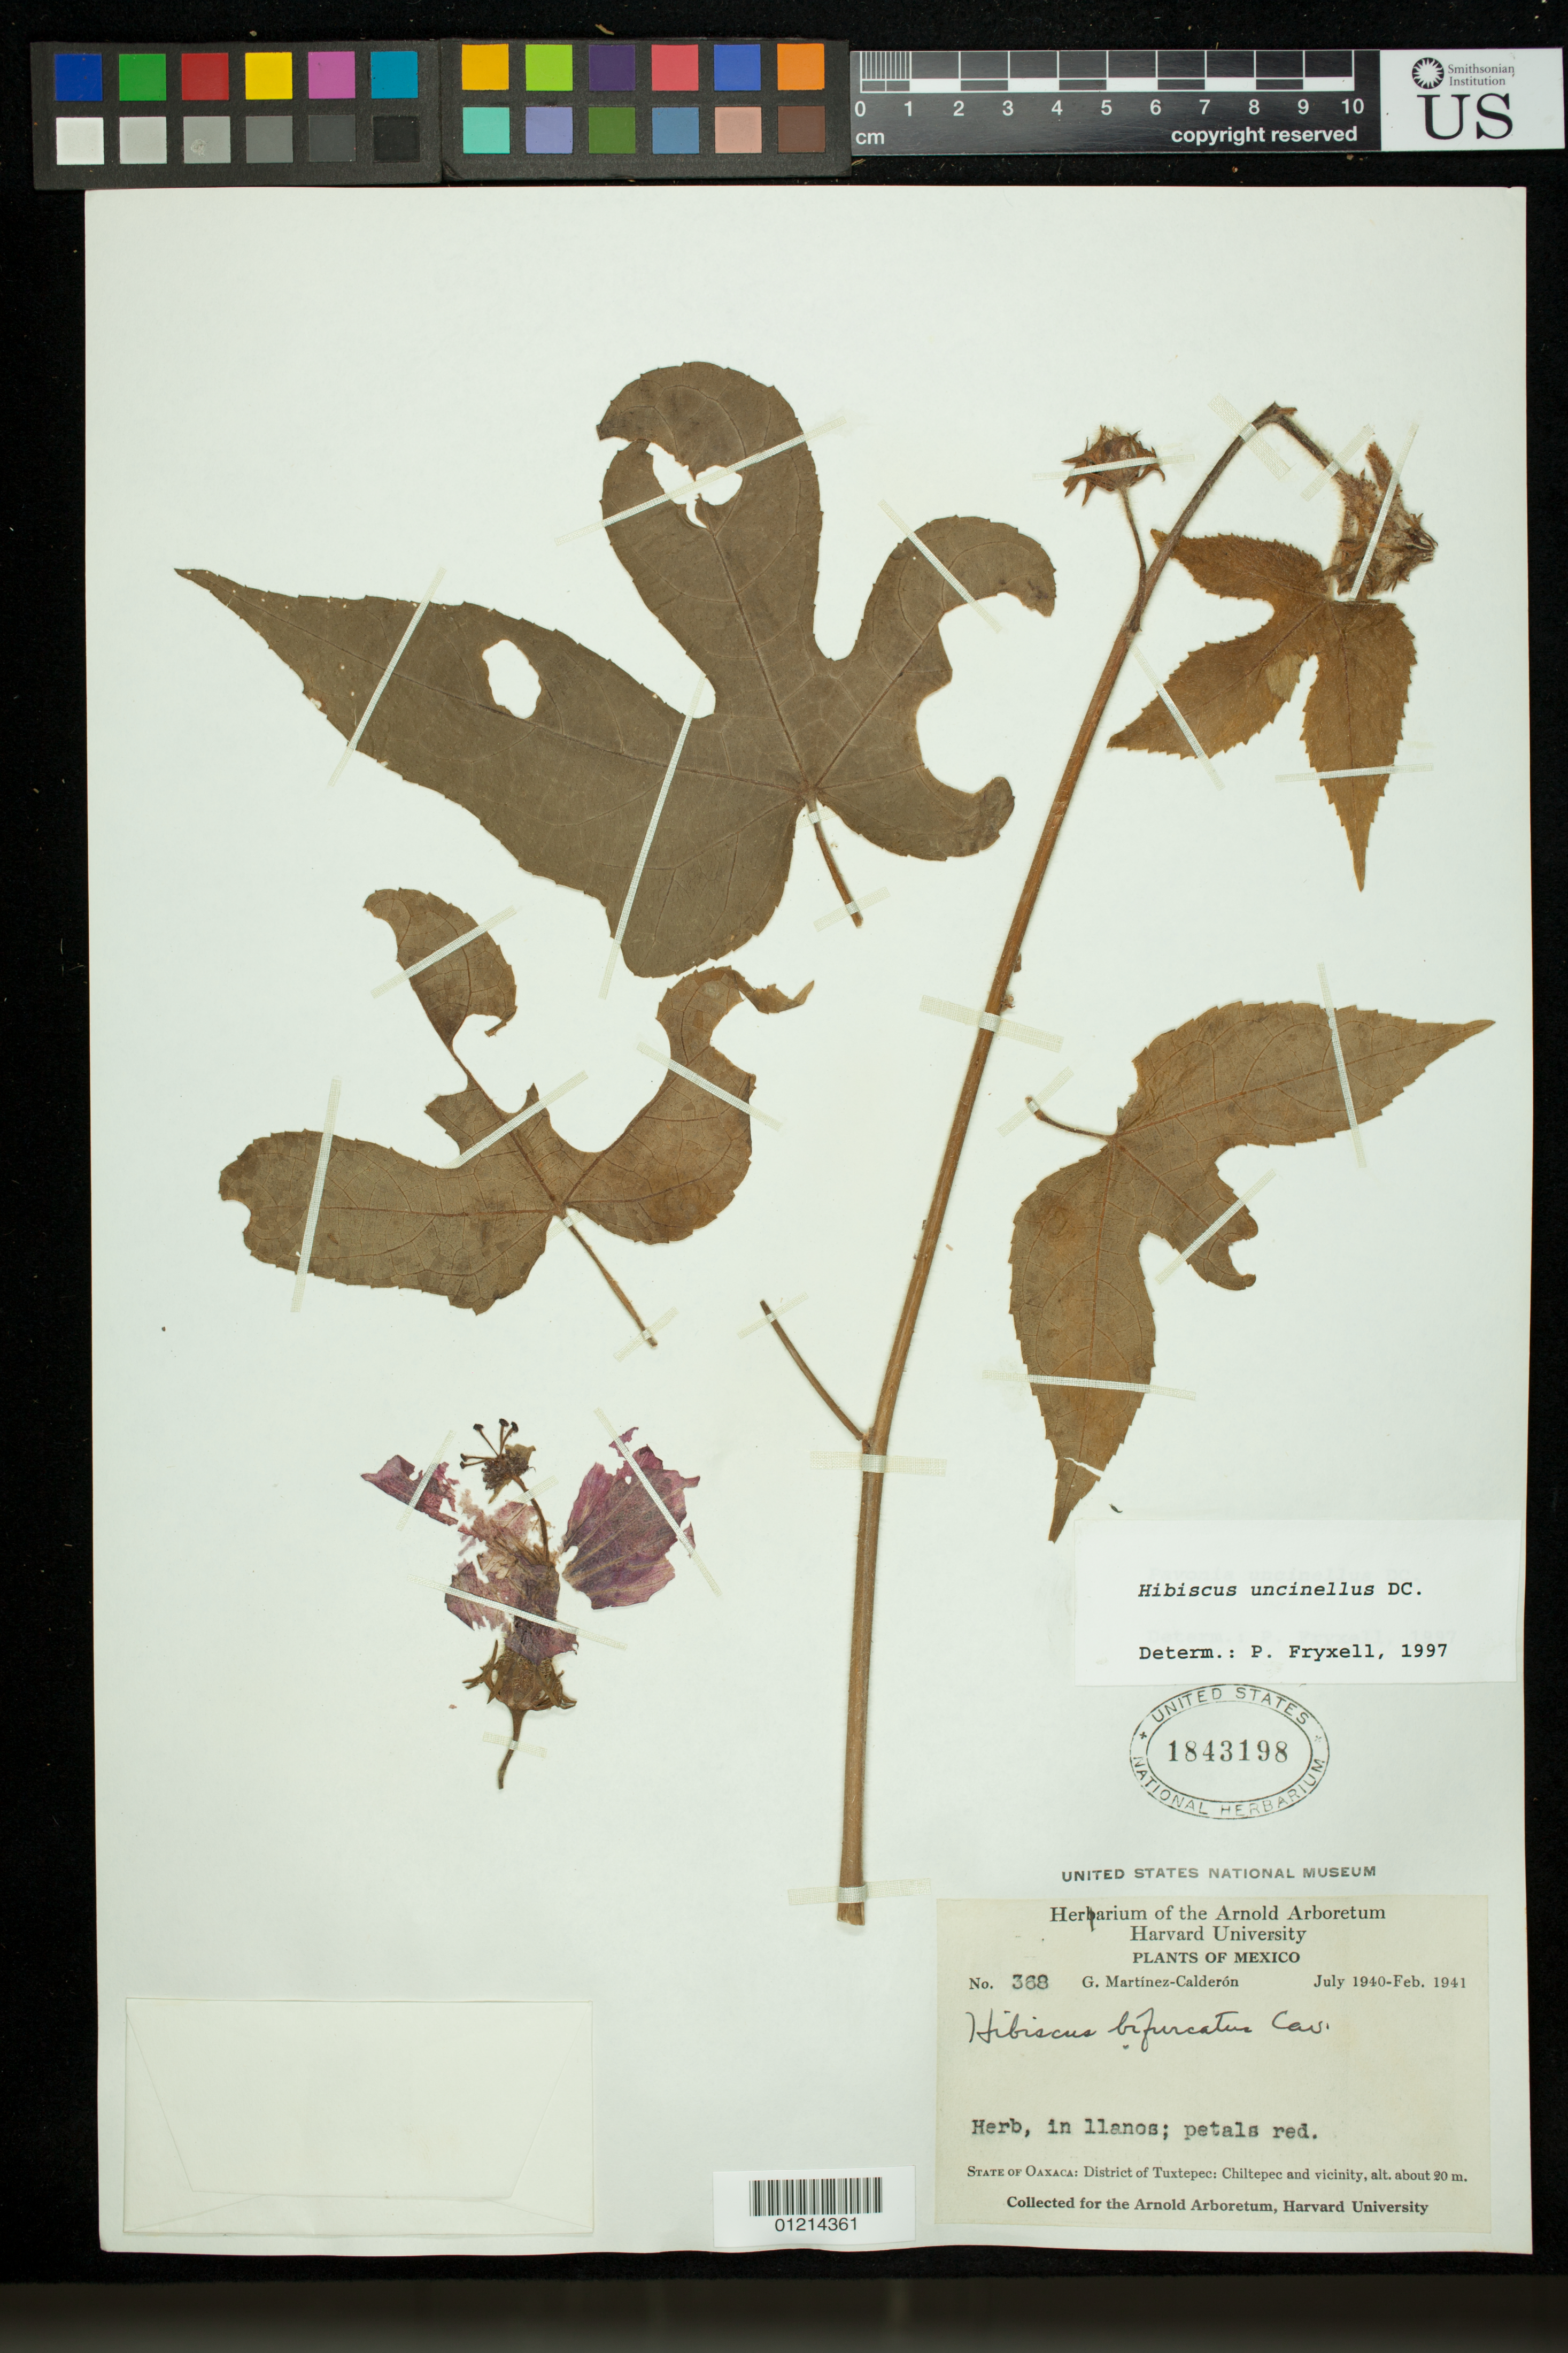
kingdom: Plantae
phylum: Tracheophyta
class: Magnoliopsida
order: Malvales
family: Malvaceae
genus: Sabdariffa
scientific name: Sabdariffa uncinella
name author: (DC.) M.M. Hanes & R.L. Barrett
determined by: Dorr, Laurence J., Curator (BOT), Smithsonian Institution - National Museum of Natural History (UNITED STATES)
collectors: G. Martínez Calderón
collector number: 368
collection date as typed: Jul 1940 to -- Feb 1941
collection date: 1940-07/1941-02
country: Mexico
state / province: Oaxaca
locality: Oaxaca: District of Tuxtepec: Chiltepec and vicinity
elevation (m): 20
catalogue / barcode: US 1843198